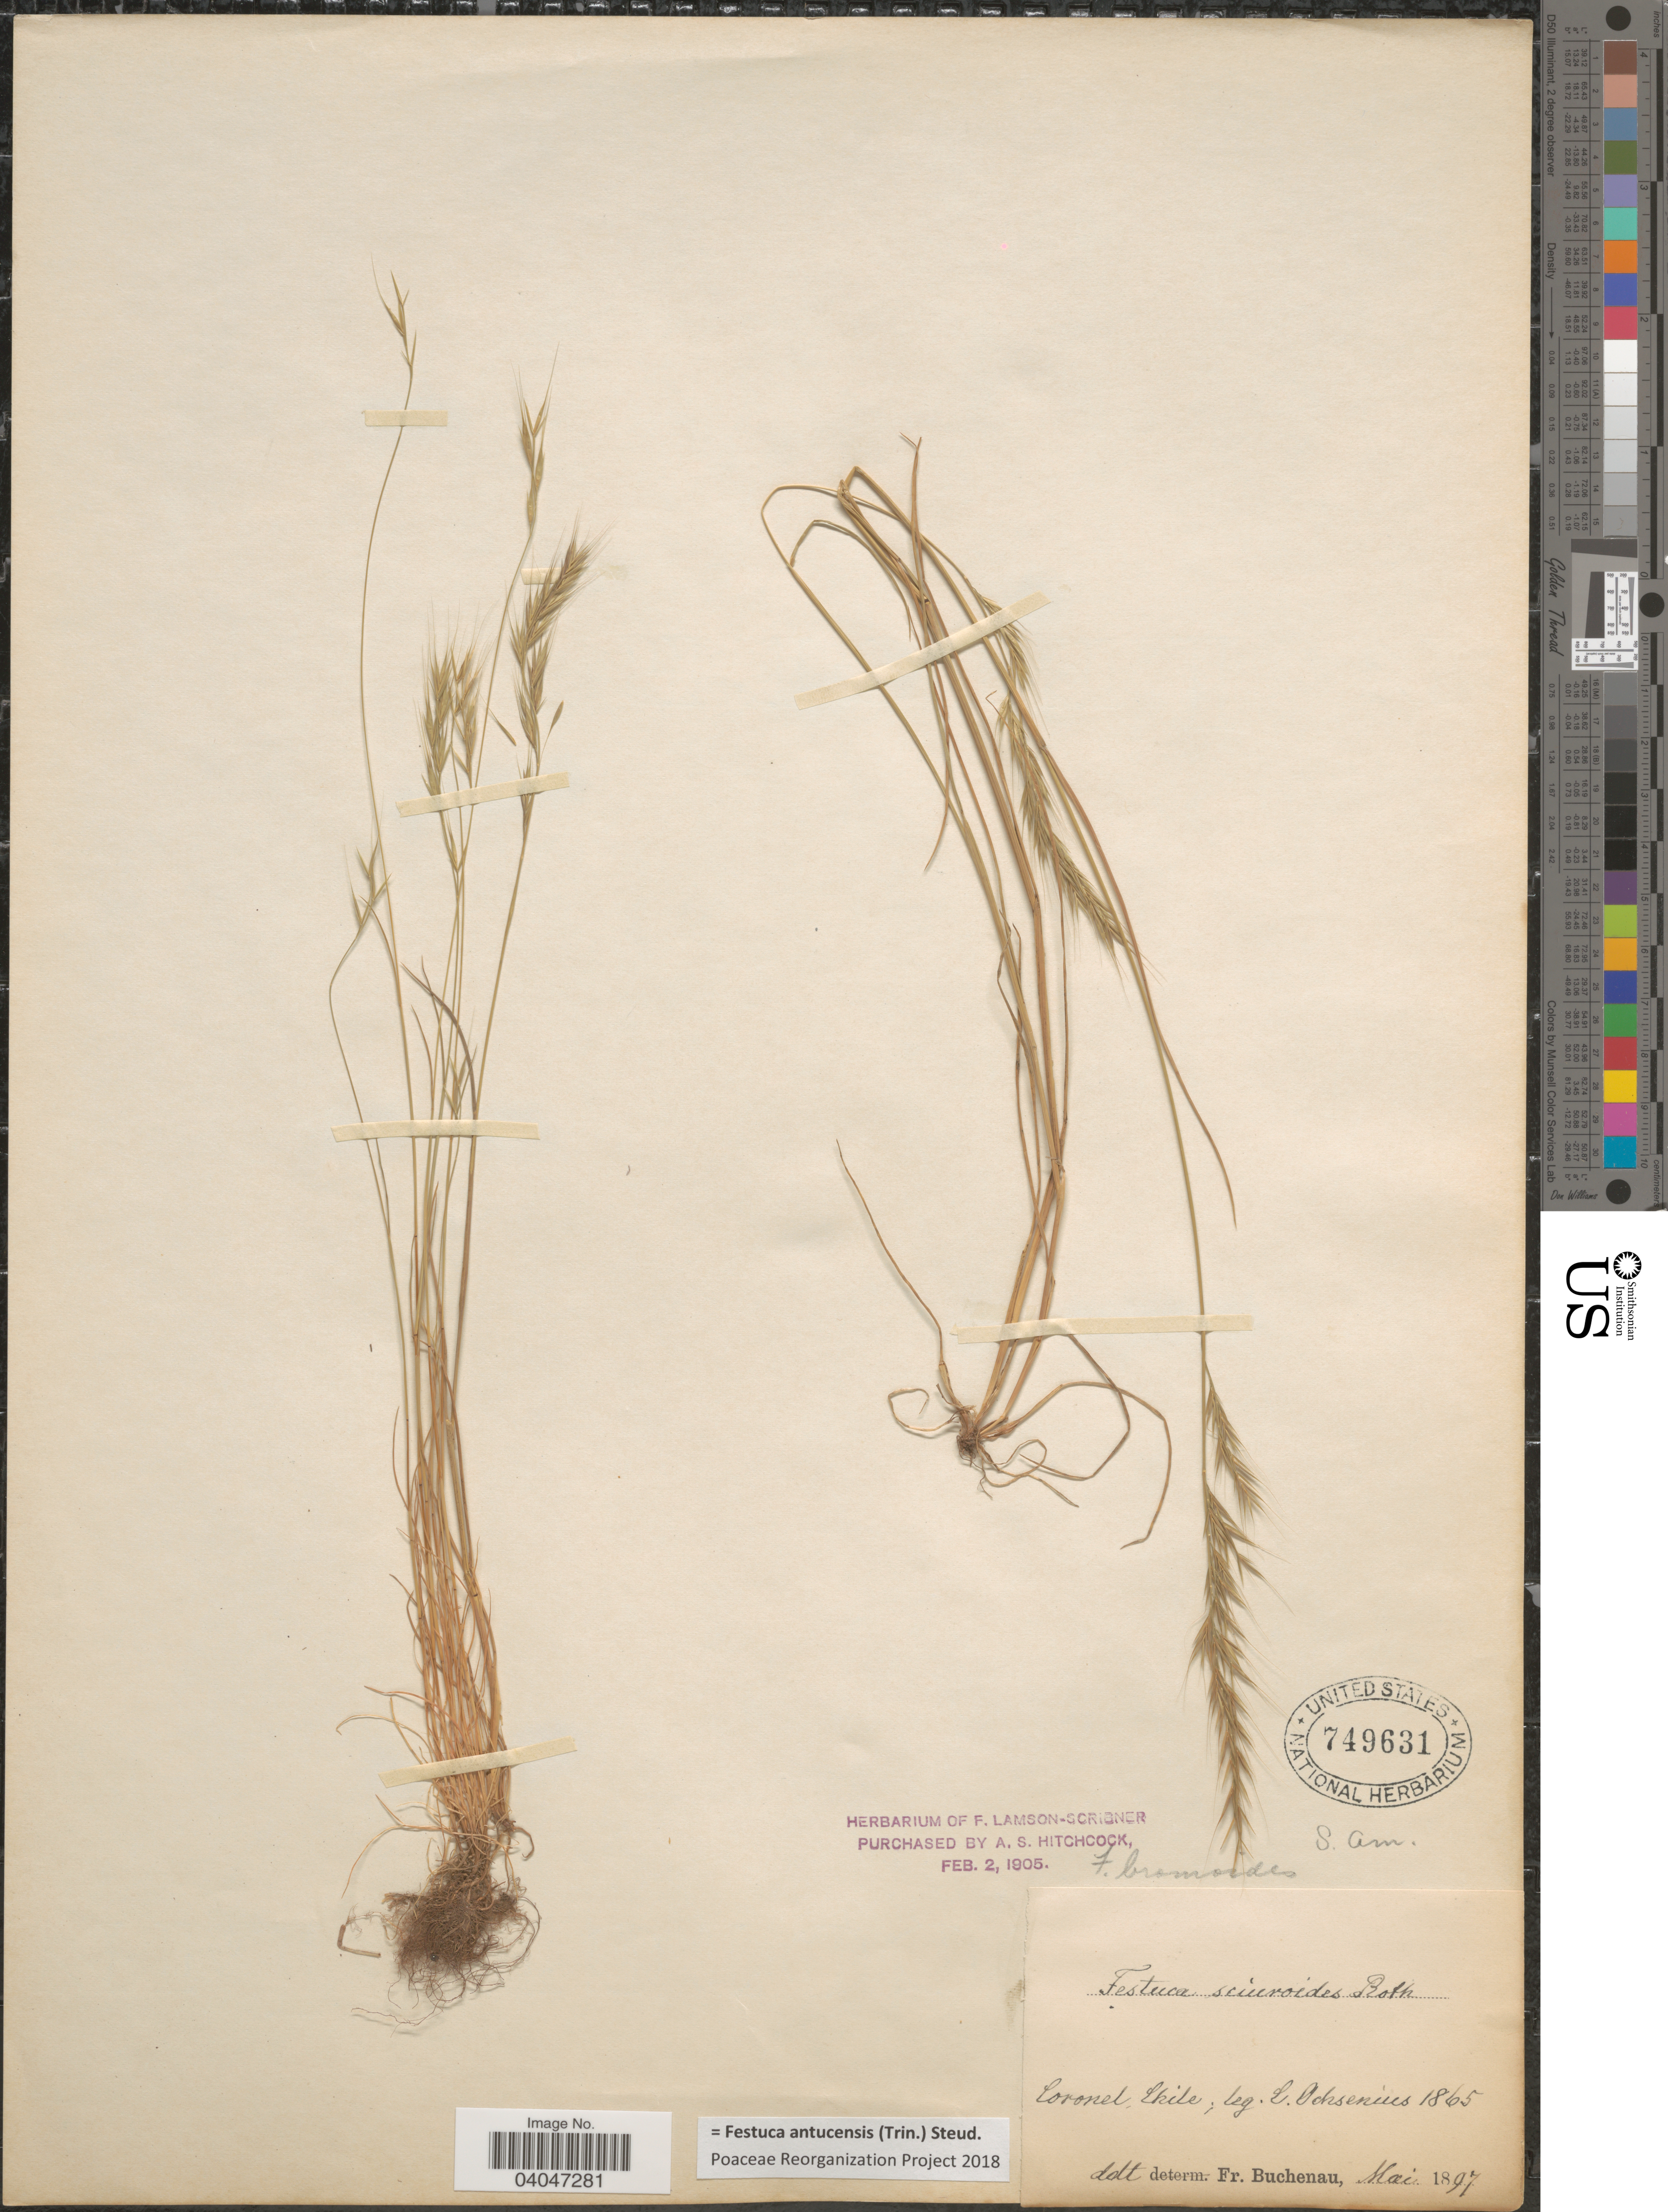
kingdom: Plantae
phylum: Tracheophyta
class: Liliopsida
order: Poales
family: Poaceae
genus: Festuca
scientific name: Festuca antucensis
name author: (Trin.) Steud.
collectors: C. Ochsenius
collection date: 1865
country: Chile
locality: Coronel.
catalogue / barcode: US 749631